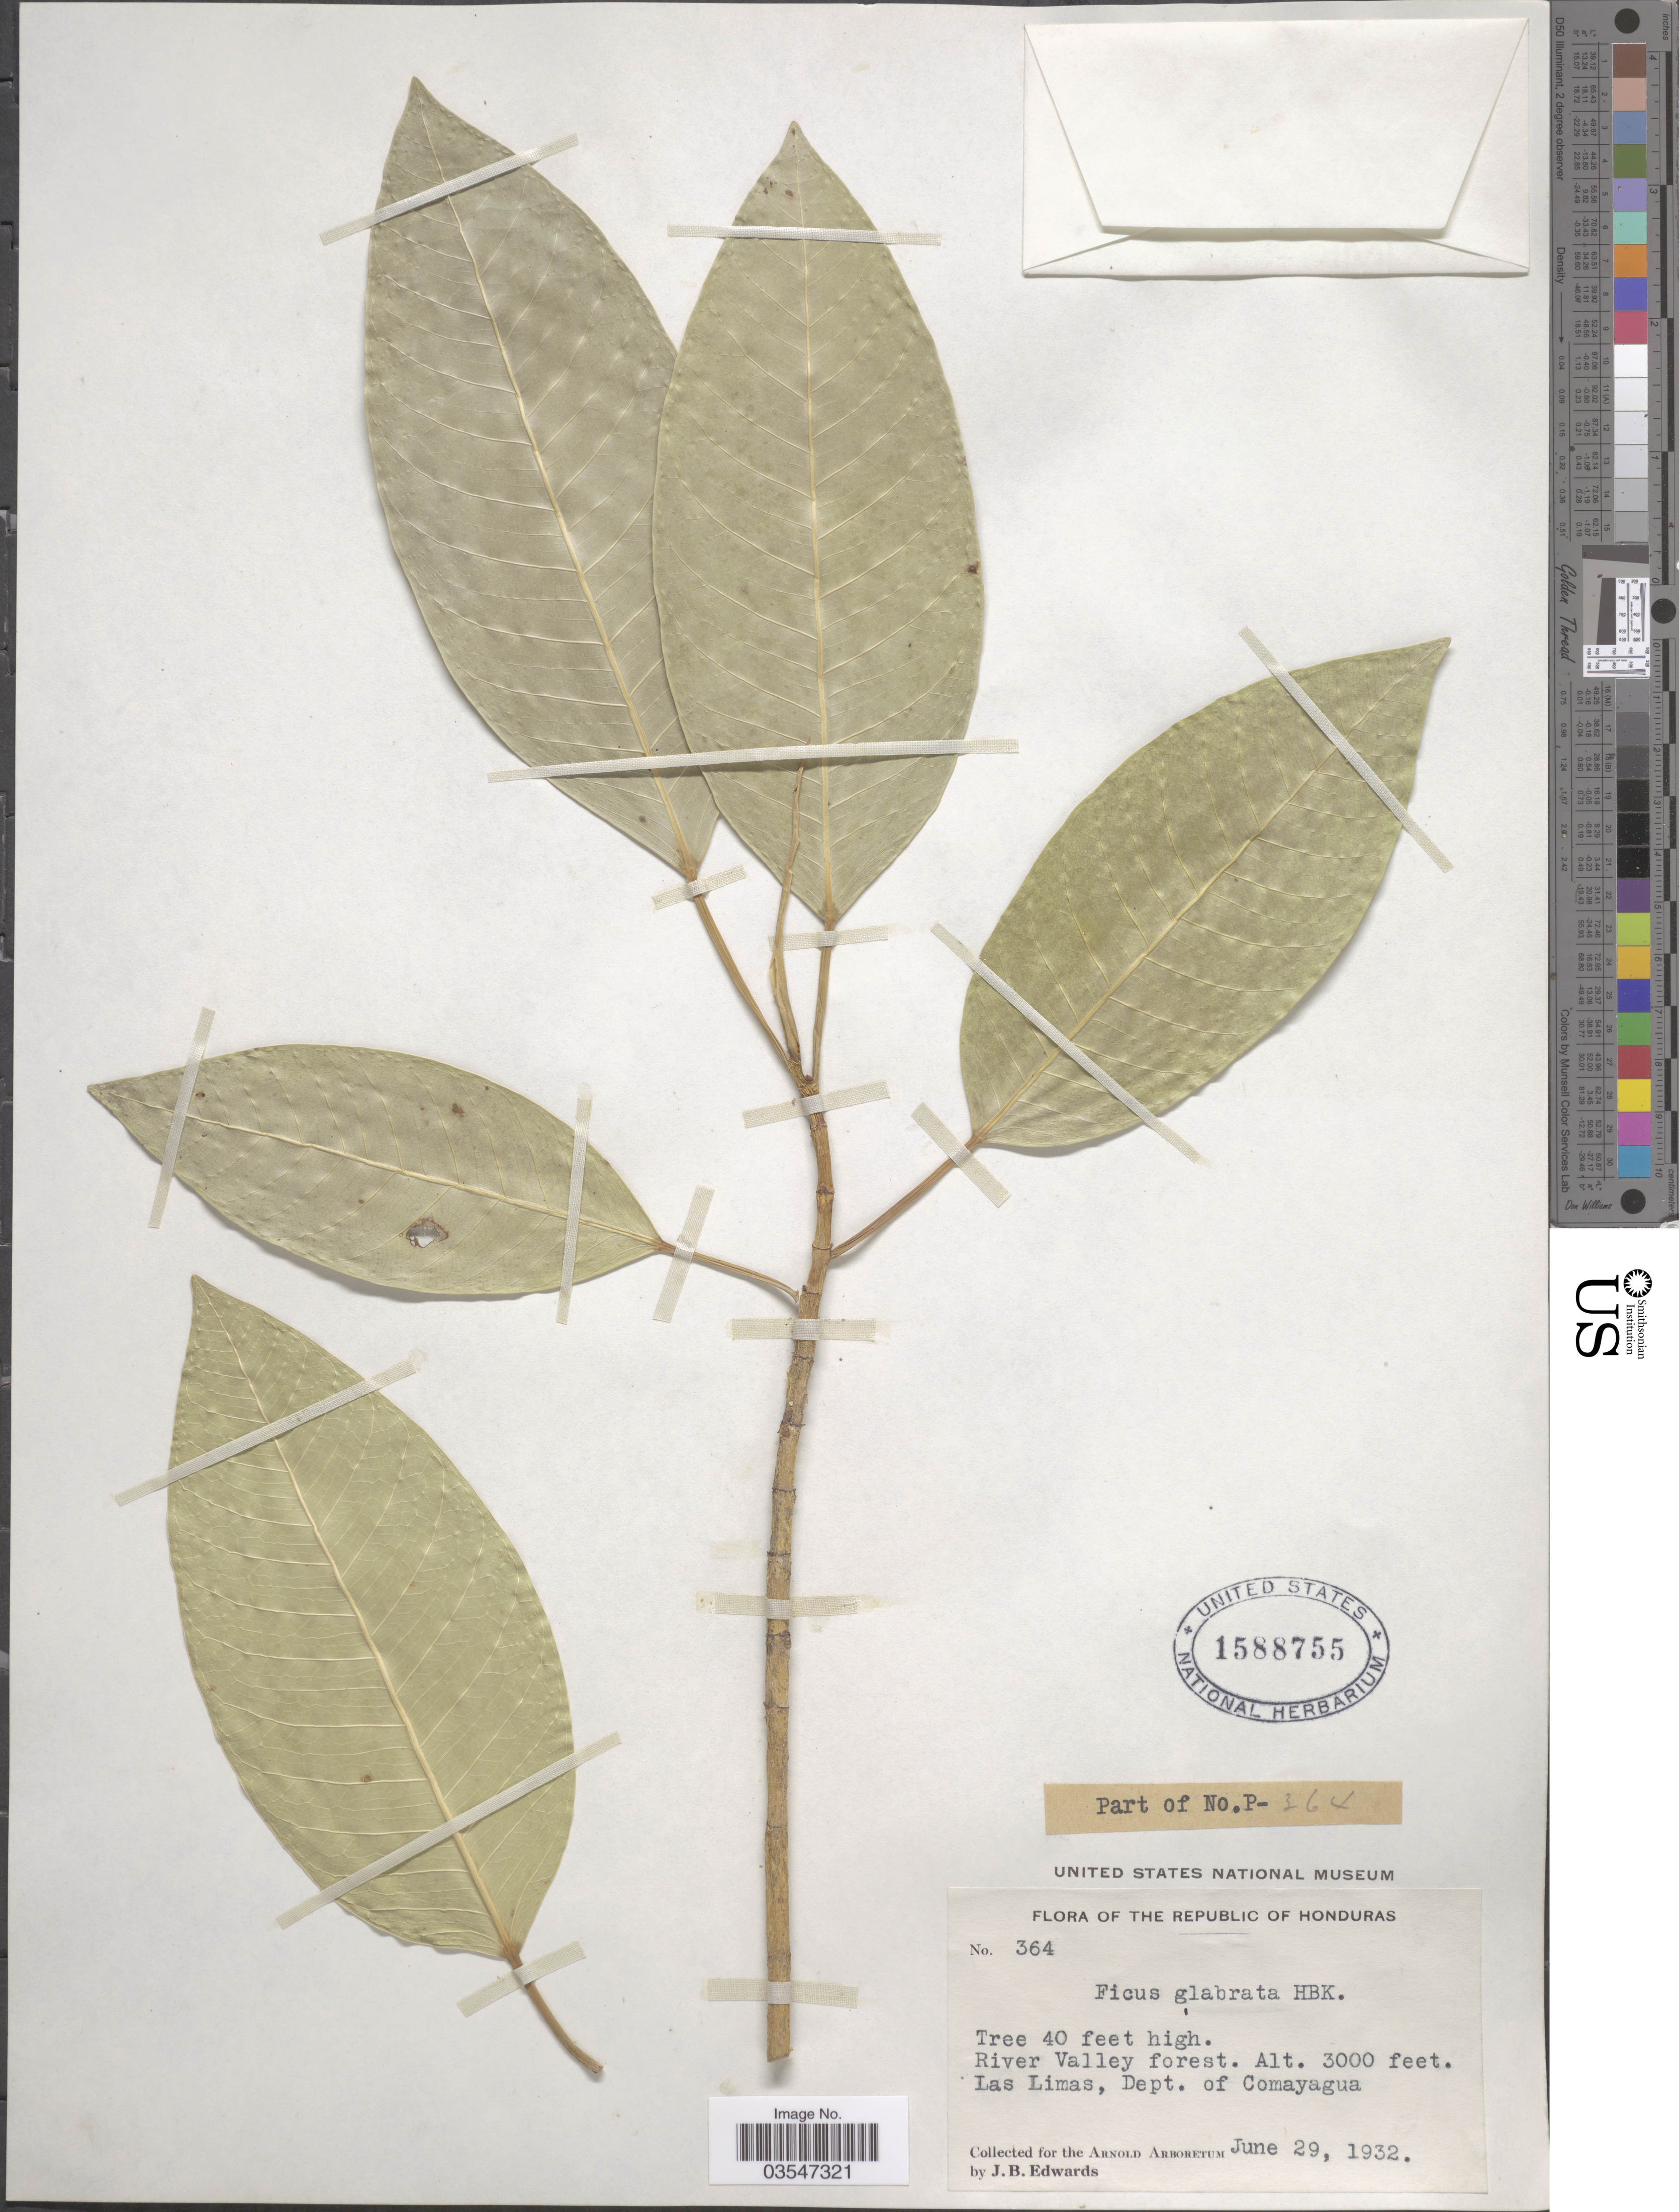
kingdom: Plantae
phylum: Tracheophyta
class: Magnoliopsida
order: Rosales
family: Moraceae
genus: Ficus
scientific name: Ficus insipida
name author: Willd.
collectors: J. B. Edwards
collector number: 364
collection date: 1932-06-29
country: Honduras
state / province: Comayagua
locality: River Valley forest. Las Limas, Dept. of Comayagua.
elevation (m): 914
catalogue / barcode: US 1588755